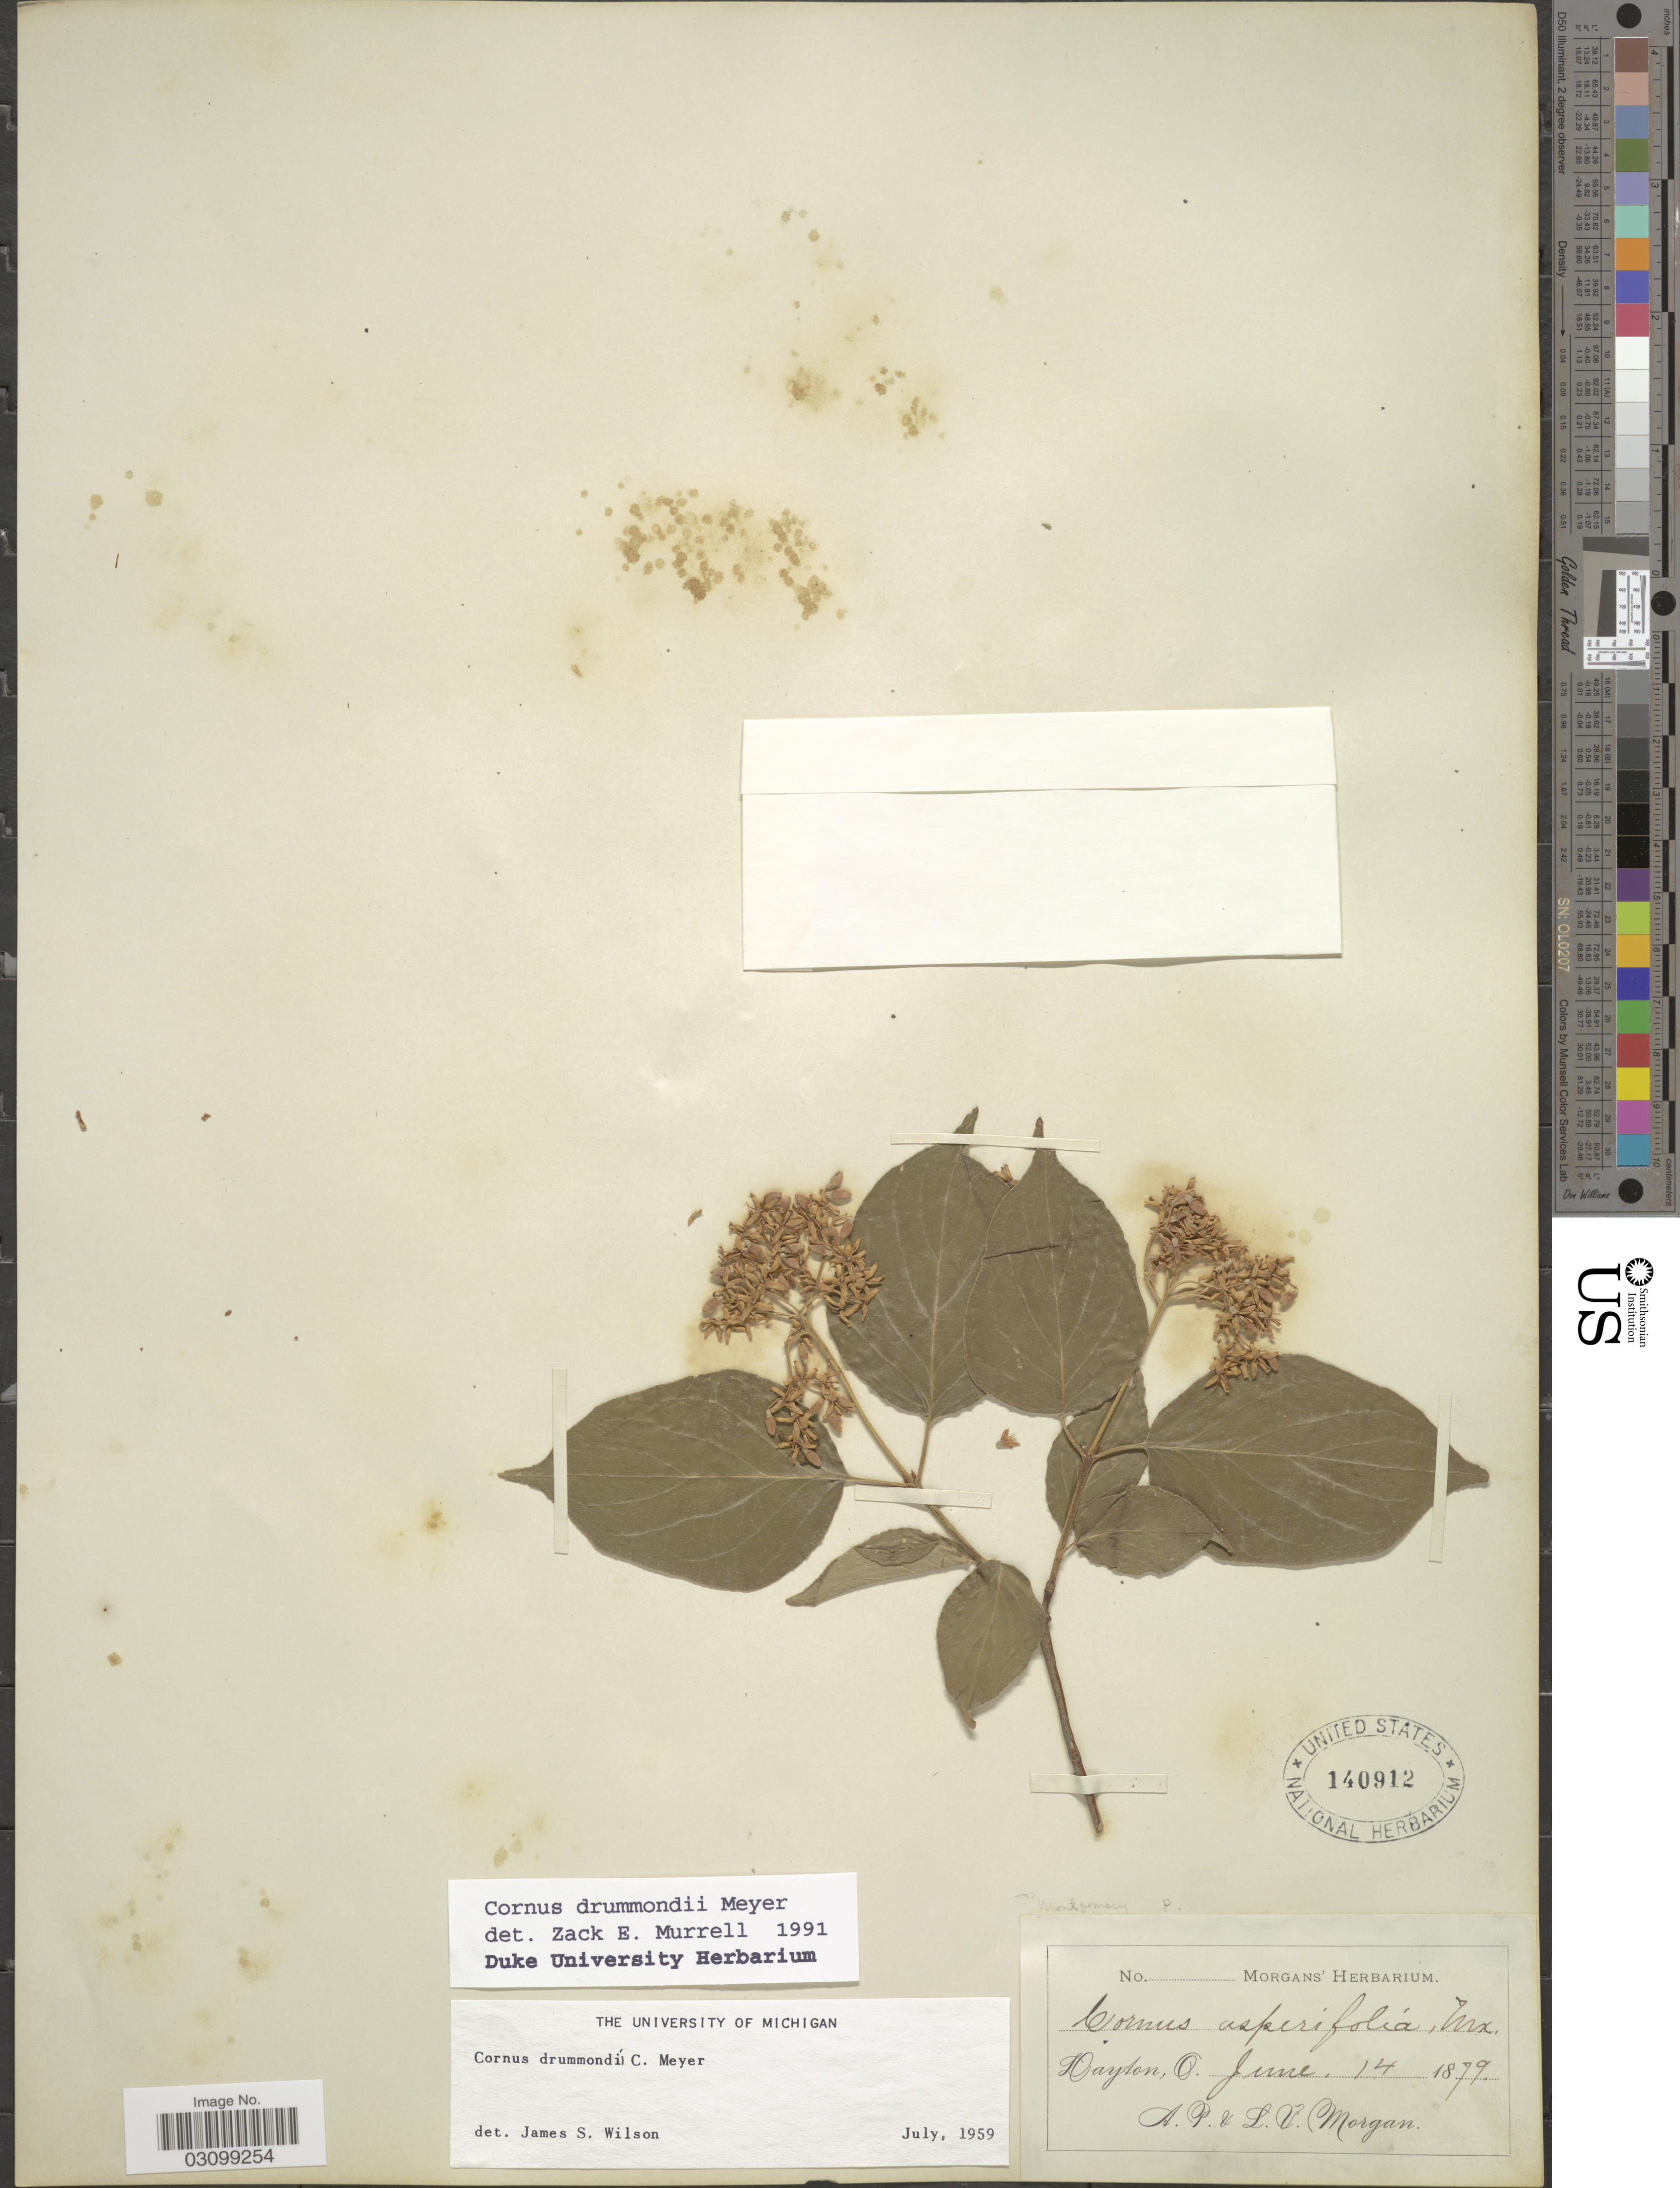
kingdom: Plantae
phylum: Tracheophyta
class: Magnoliopsida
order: Cornales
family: Cornaceae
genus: Cornus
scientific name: Cornus drummondii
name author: C.A. Mey.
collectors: A. Morgan & L. Morgan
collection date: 1879-06-14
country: United States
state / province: Ohio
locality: Dayton.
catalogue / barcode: US 140912